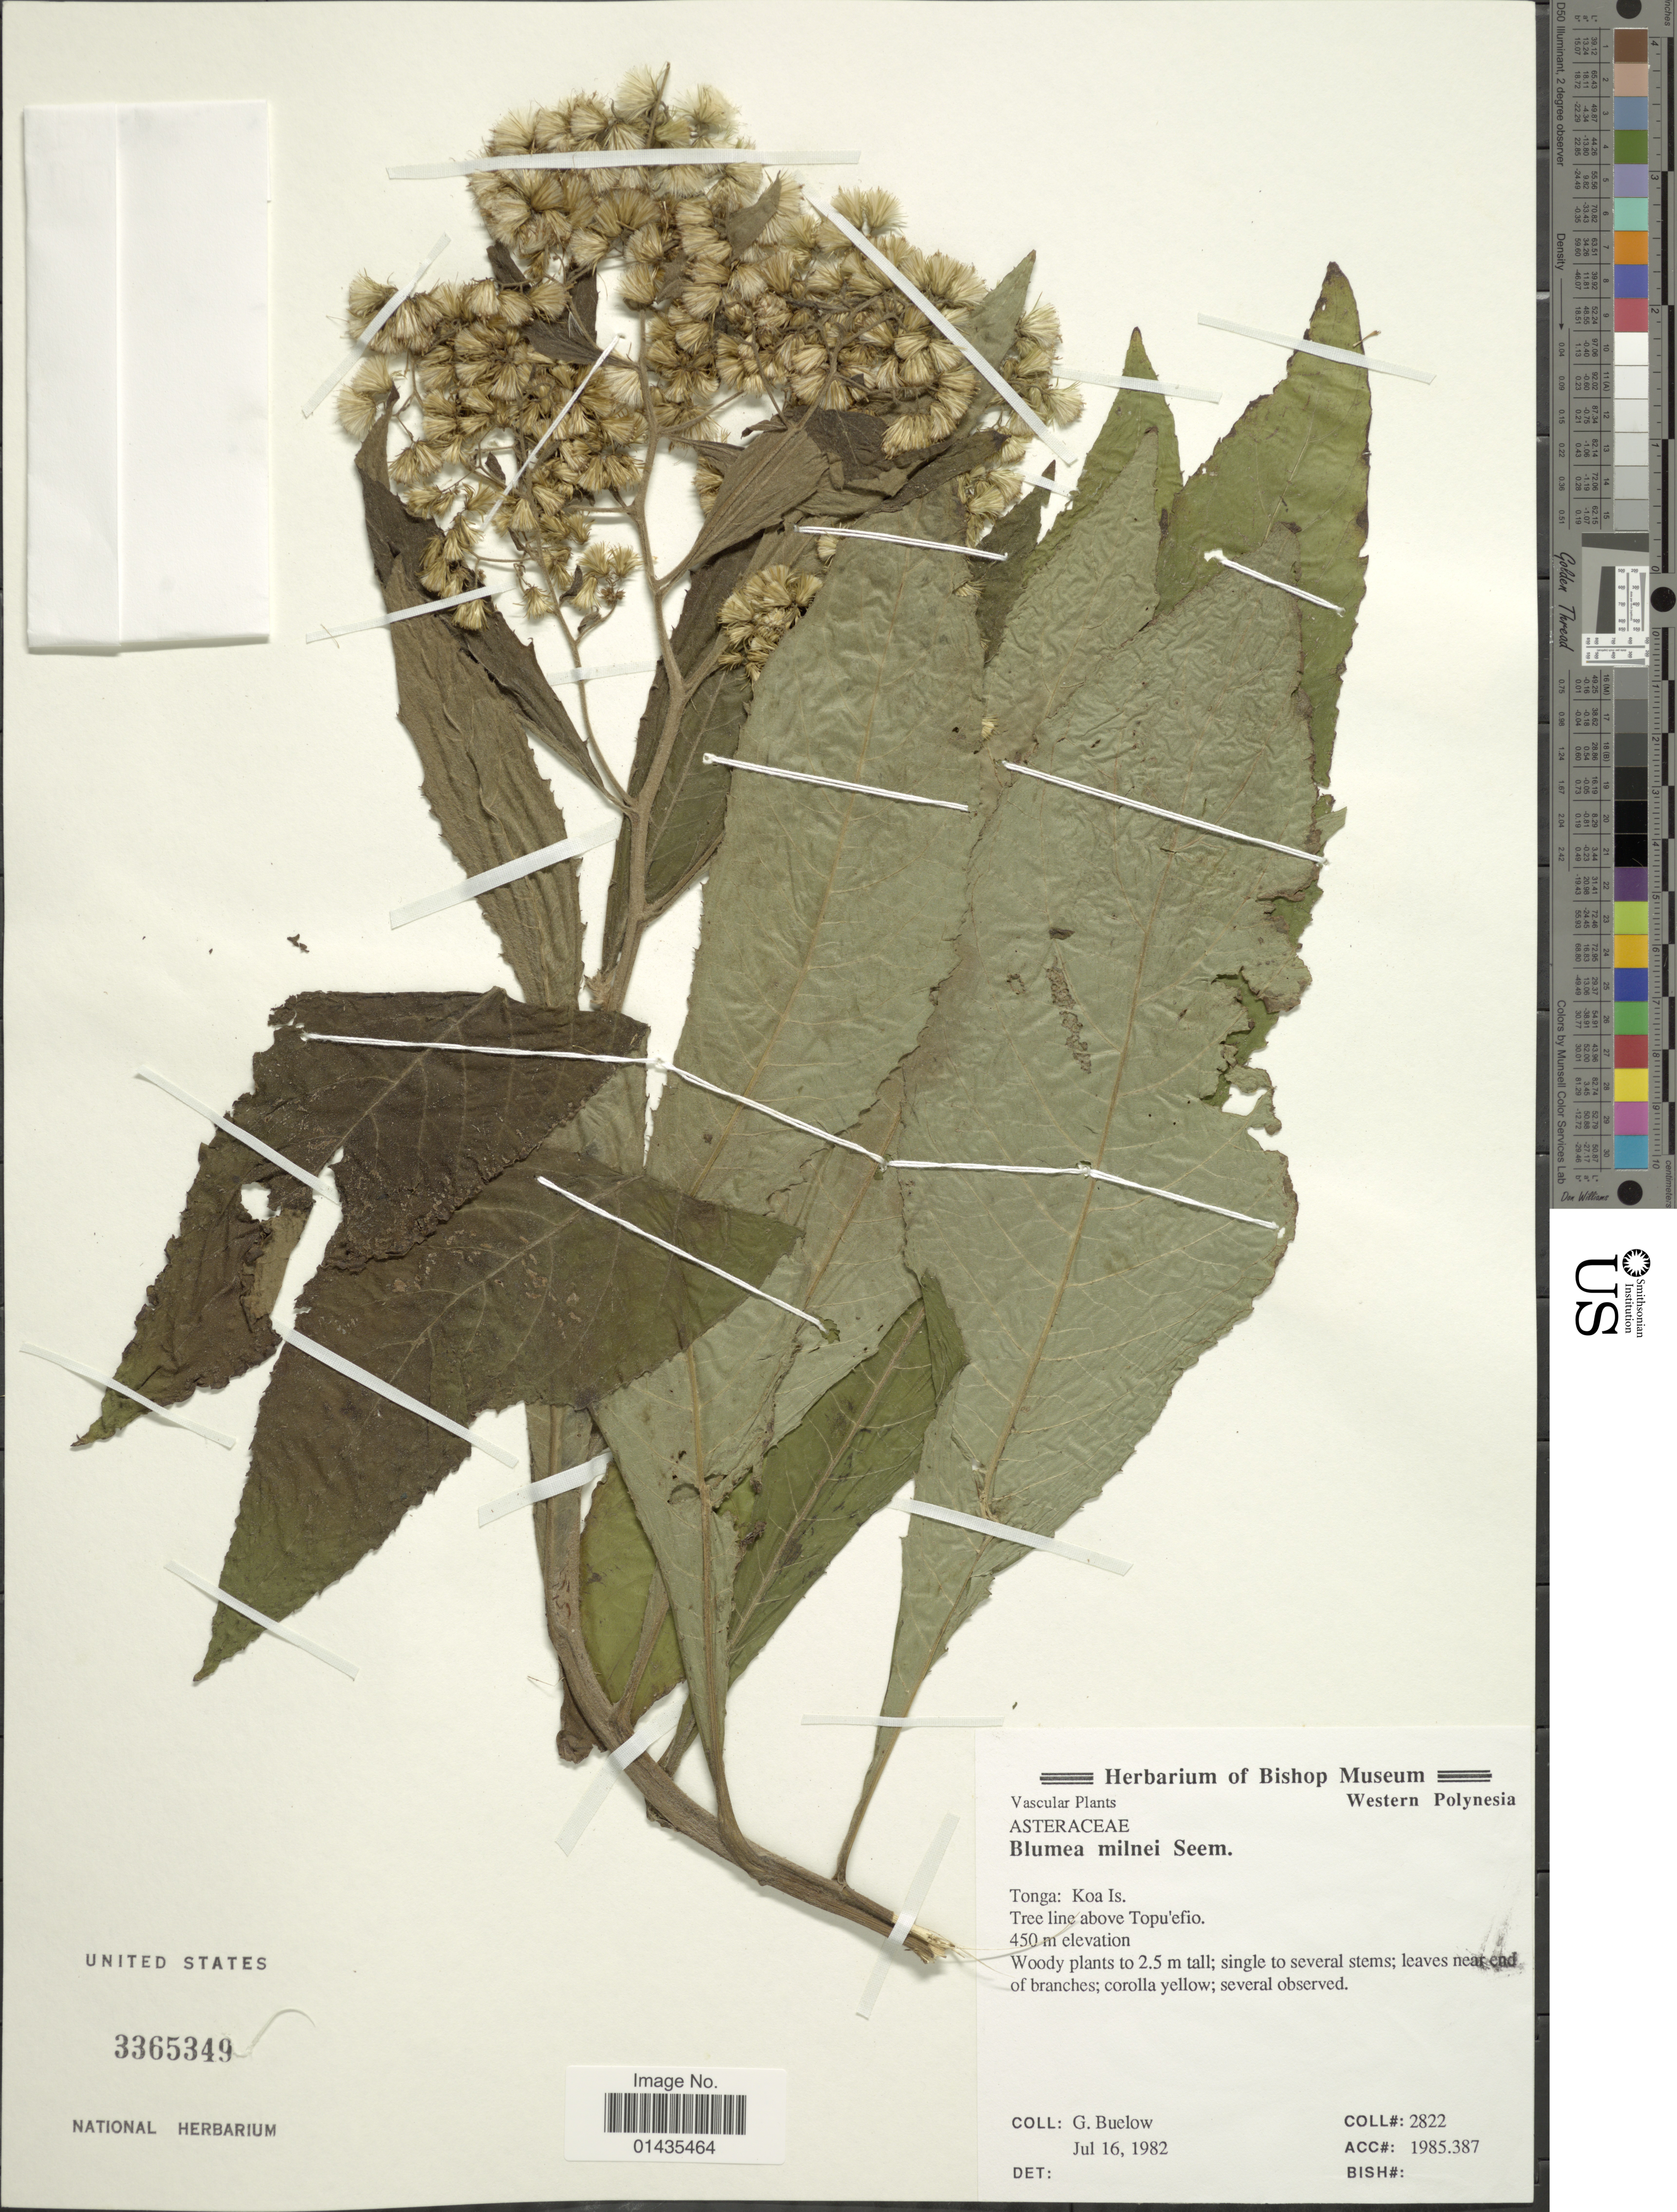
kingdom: Plantae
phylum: Tracheophyta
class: Magnoliopsida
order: Asterales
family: Asteraceae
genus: Blumea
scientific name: Blumea milnei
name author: Seem.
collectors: G. Buelow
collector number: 2822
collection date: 1982-07-16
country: Tonga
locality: Koa Is., tree line above Topu'efio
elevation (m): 450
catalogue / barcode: US 3365349